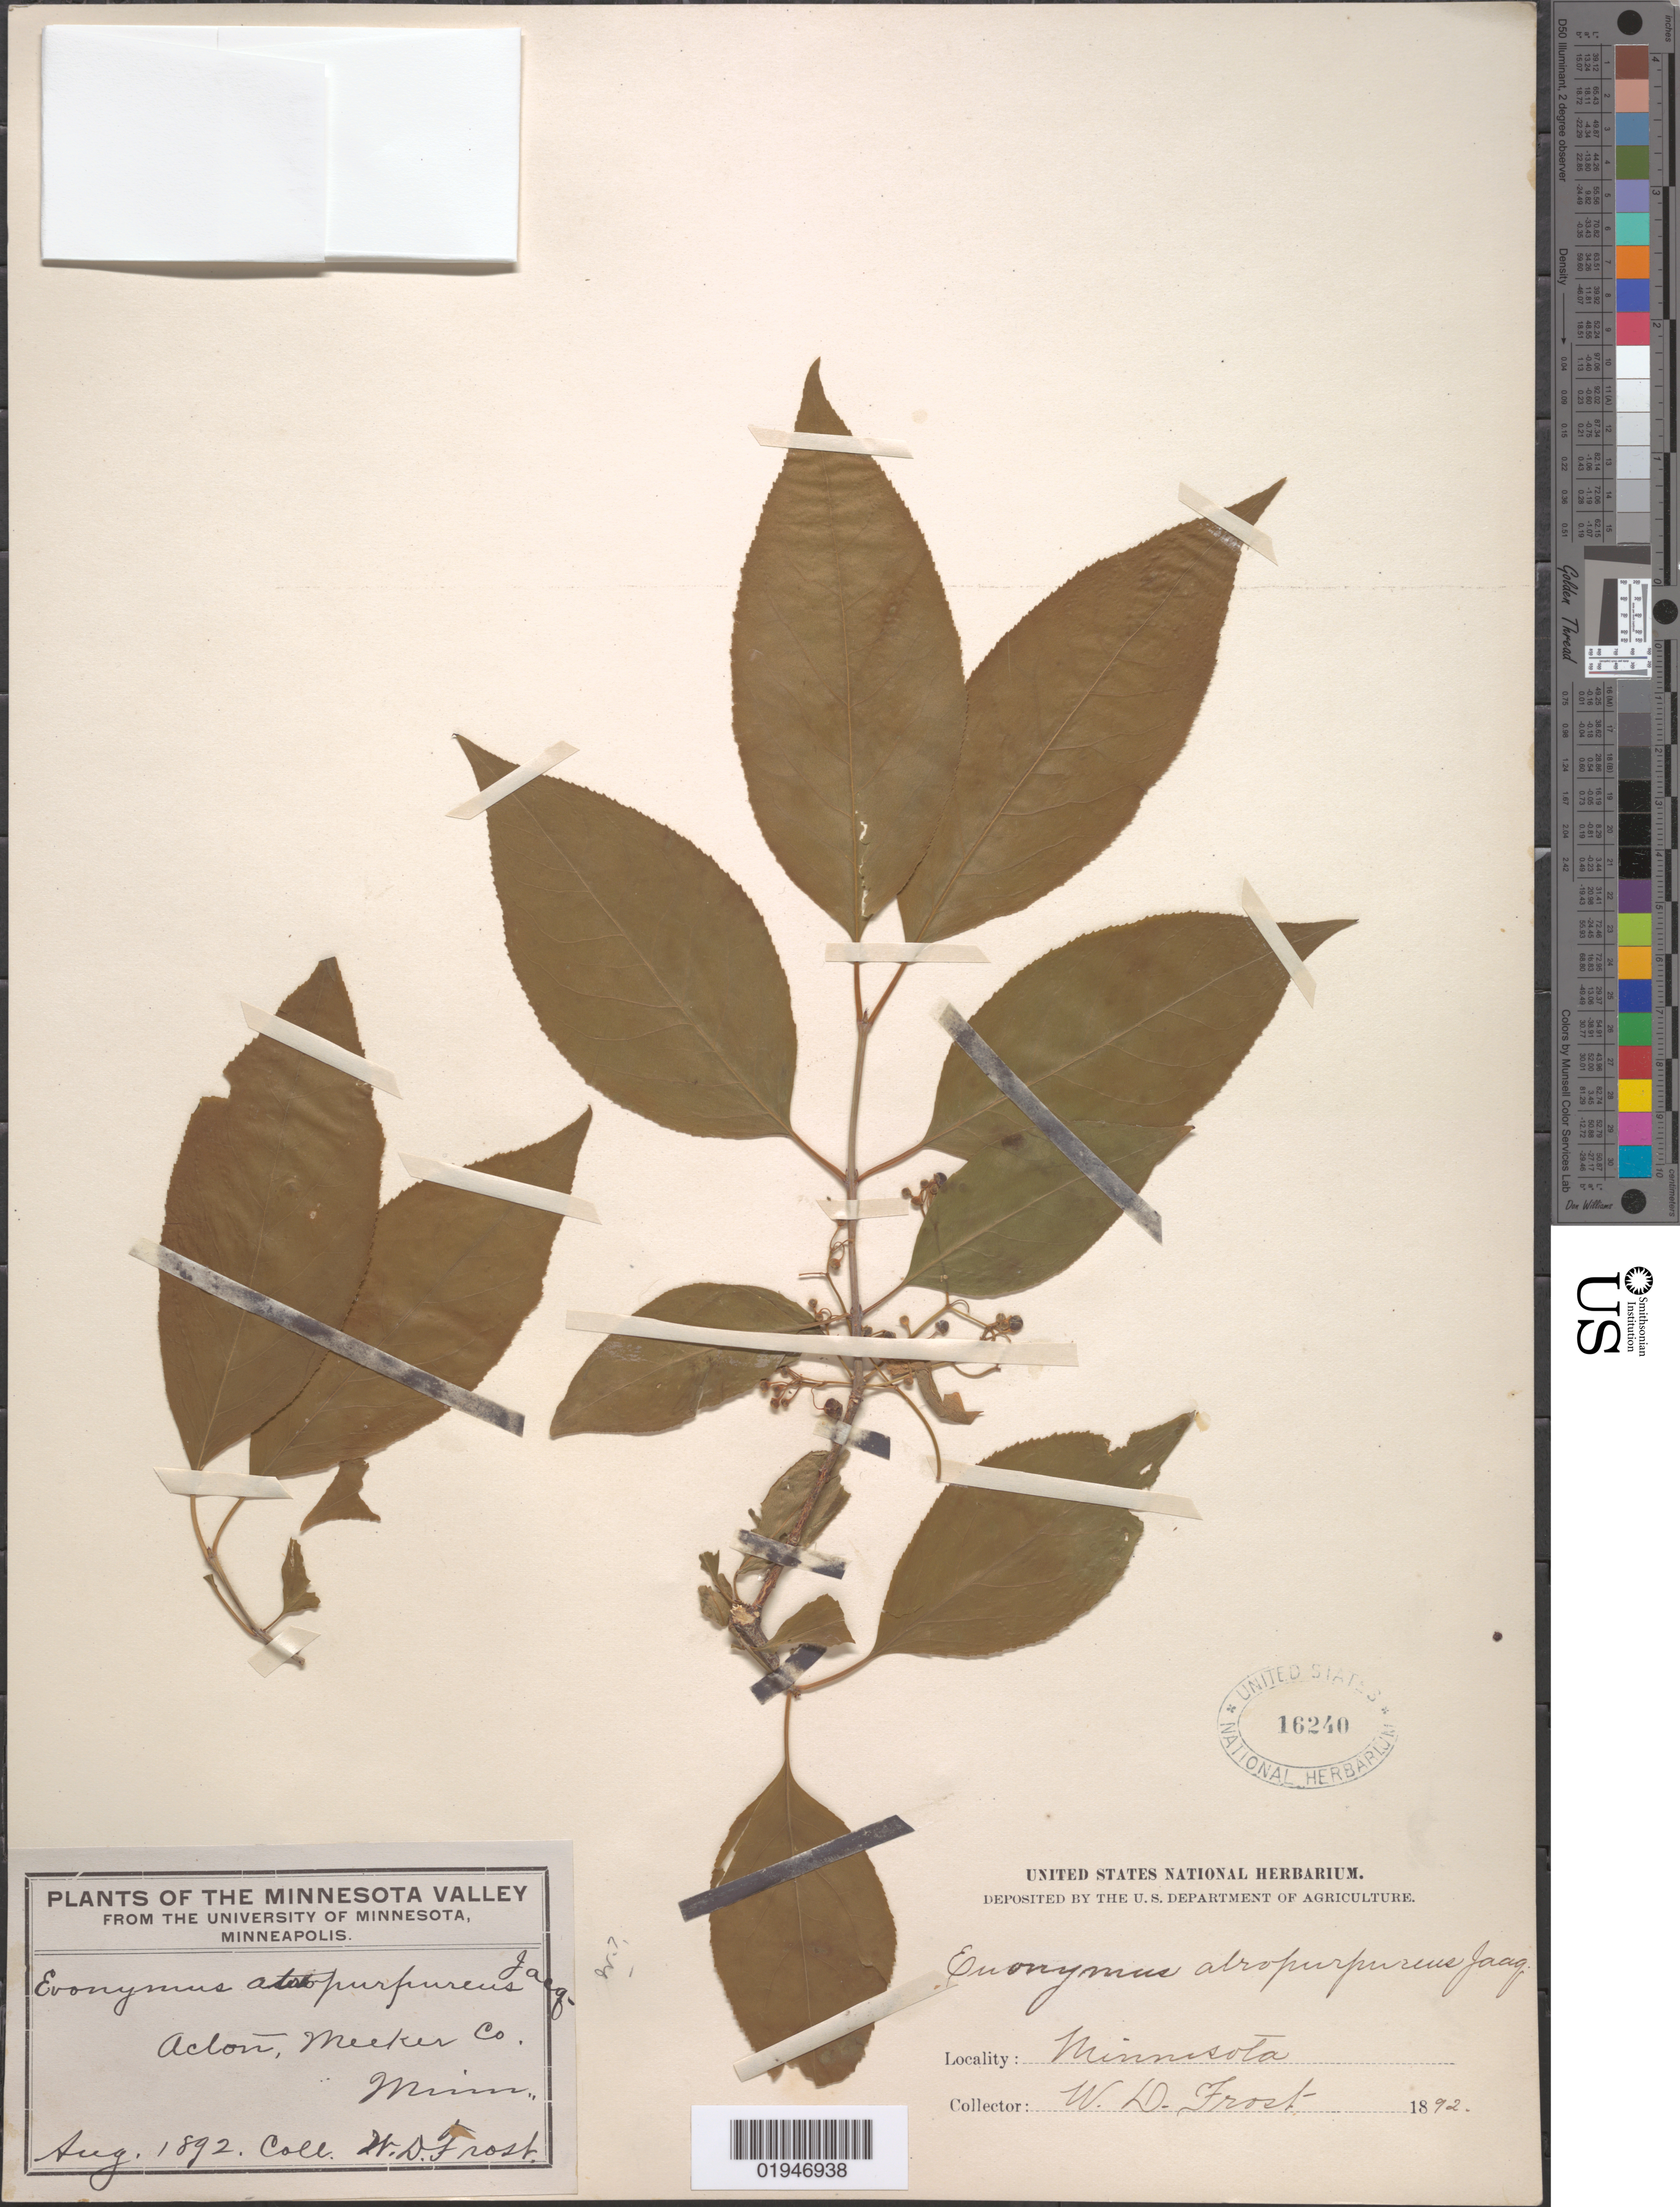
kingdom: Plantae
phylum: Tracheophyta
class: Magnoliopsida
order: Celastrales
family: Celastraceae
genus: Euonymus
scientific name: Euonymus atropurpureus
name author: Jacq.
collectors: W. Frost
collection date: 1892-08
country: United States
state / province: Minnesota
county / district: Meeker County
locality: Acton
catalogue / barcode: US 16240